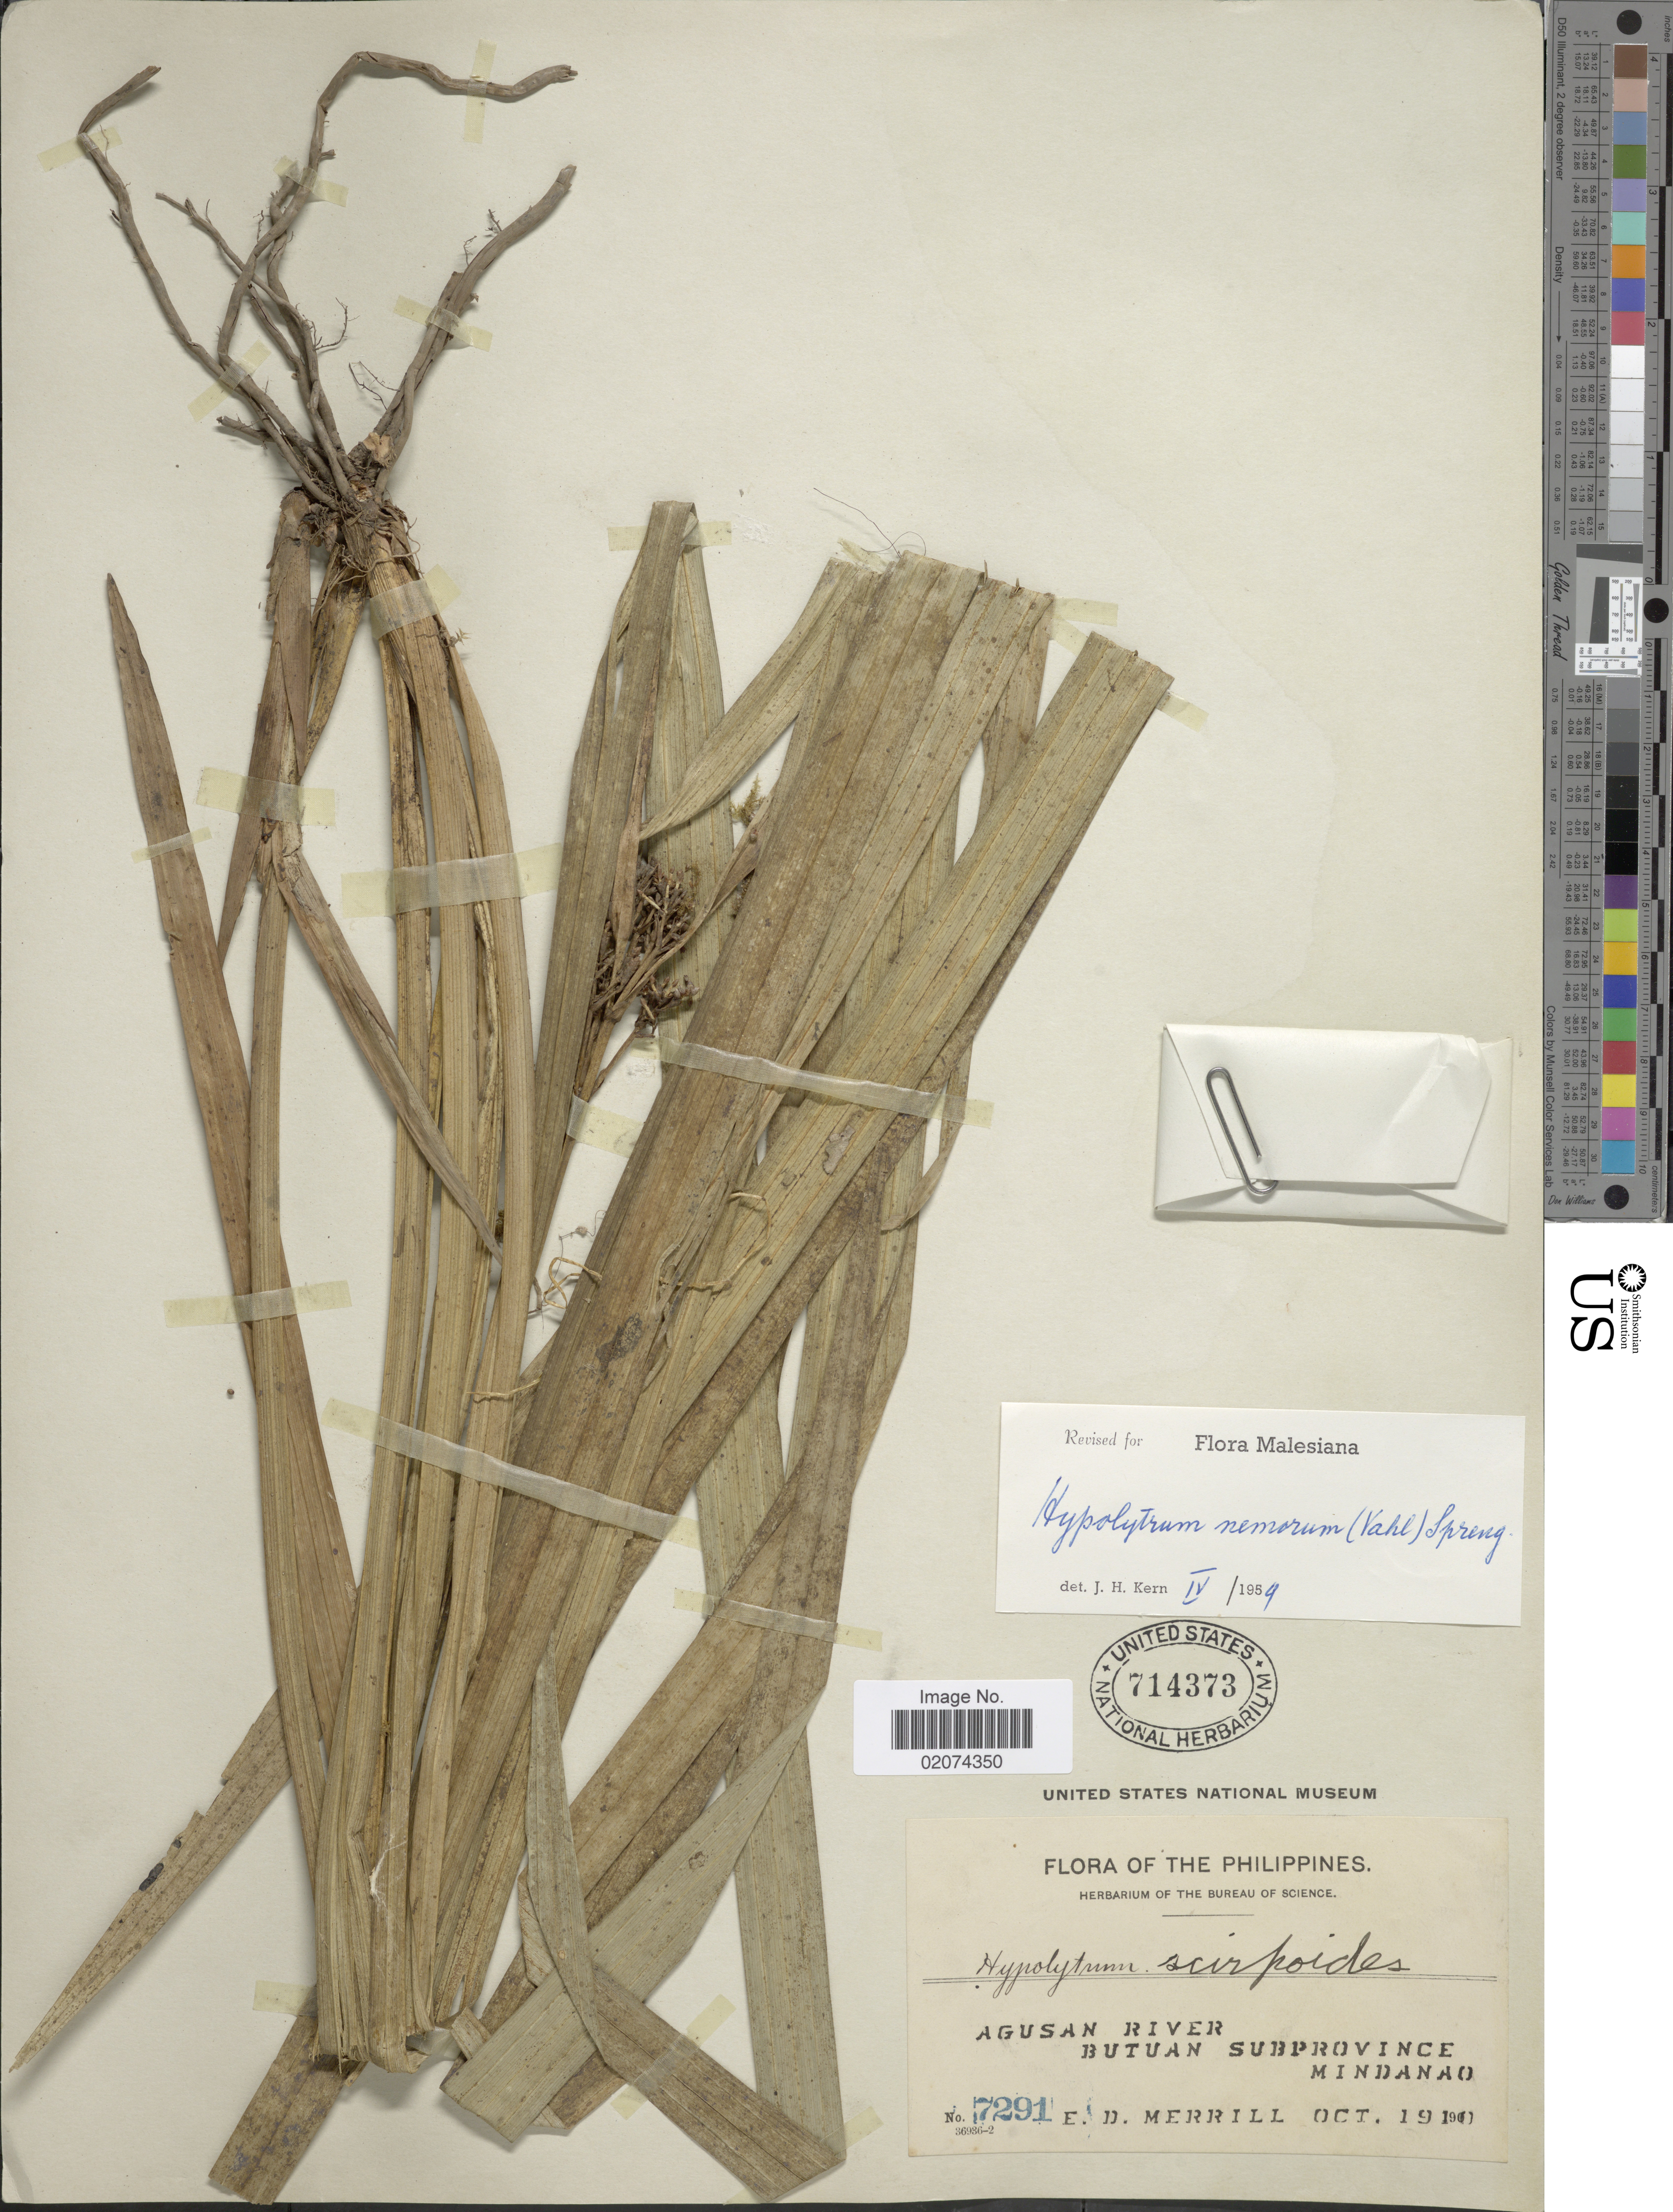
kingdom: Plantae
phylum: Tracheophyta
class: Liliopsida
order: Poales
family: Cyperaceae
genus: Hypolytrum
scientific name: Hypolytrum nemorum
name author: (Vahl) Spreng.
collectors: E. D. Merrill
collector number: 7291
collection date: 1910-10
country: Philippines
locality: Agusan River Butuan Subprovince Mindanao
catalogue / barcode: US 714373